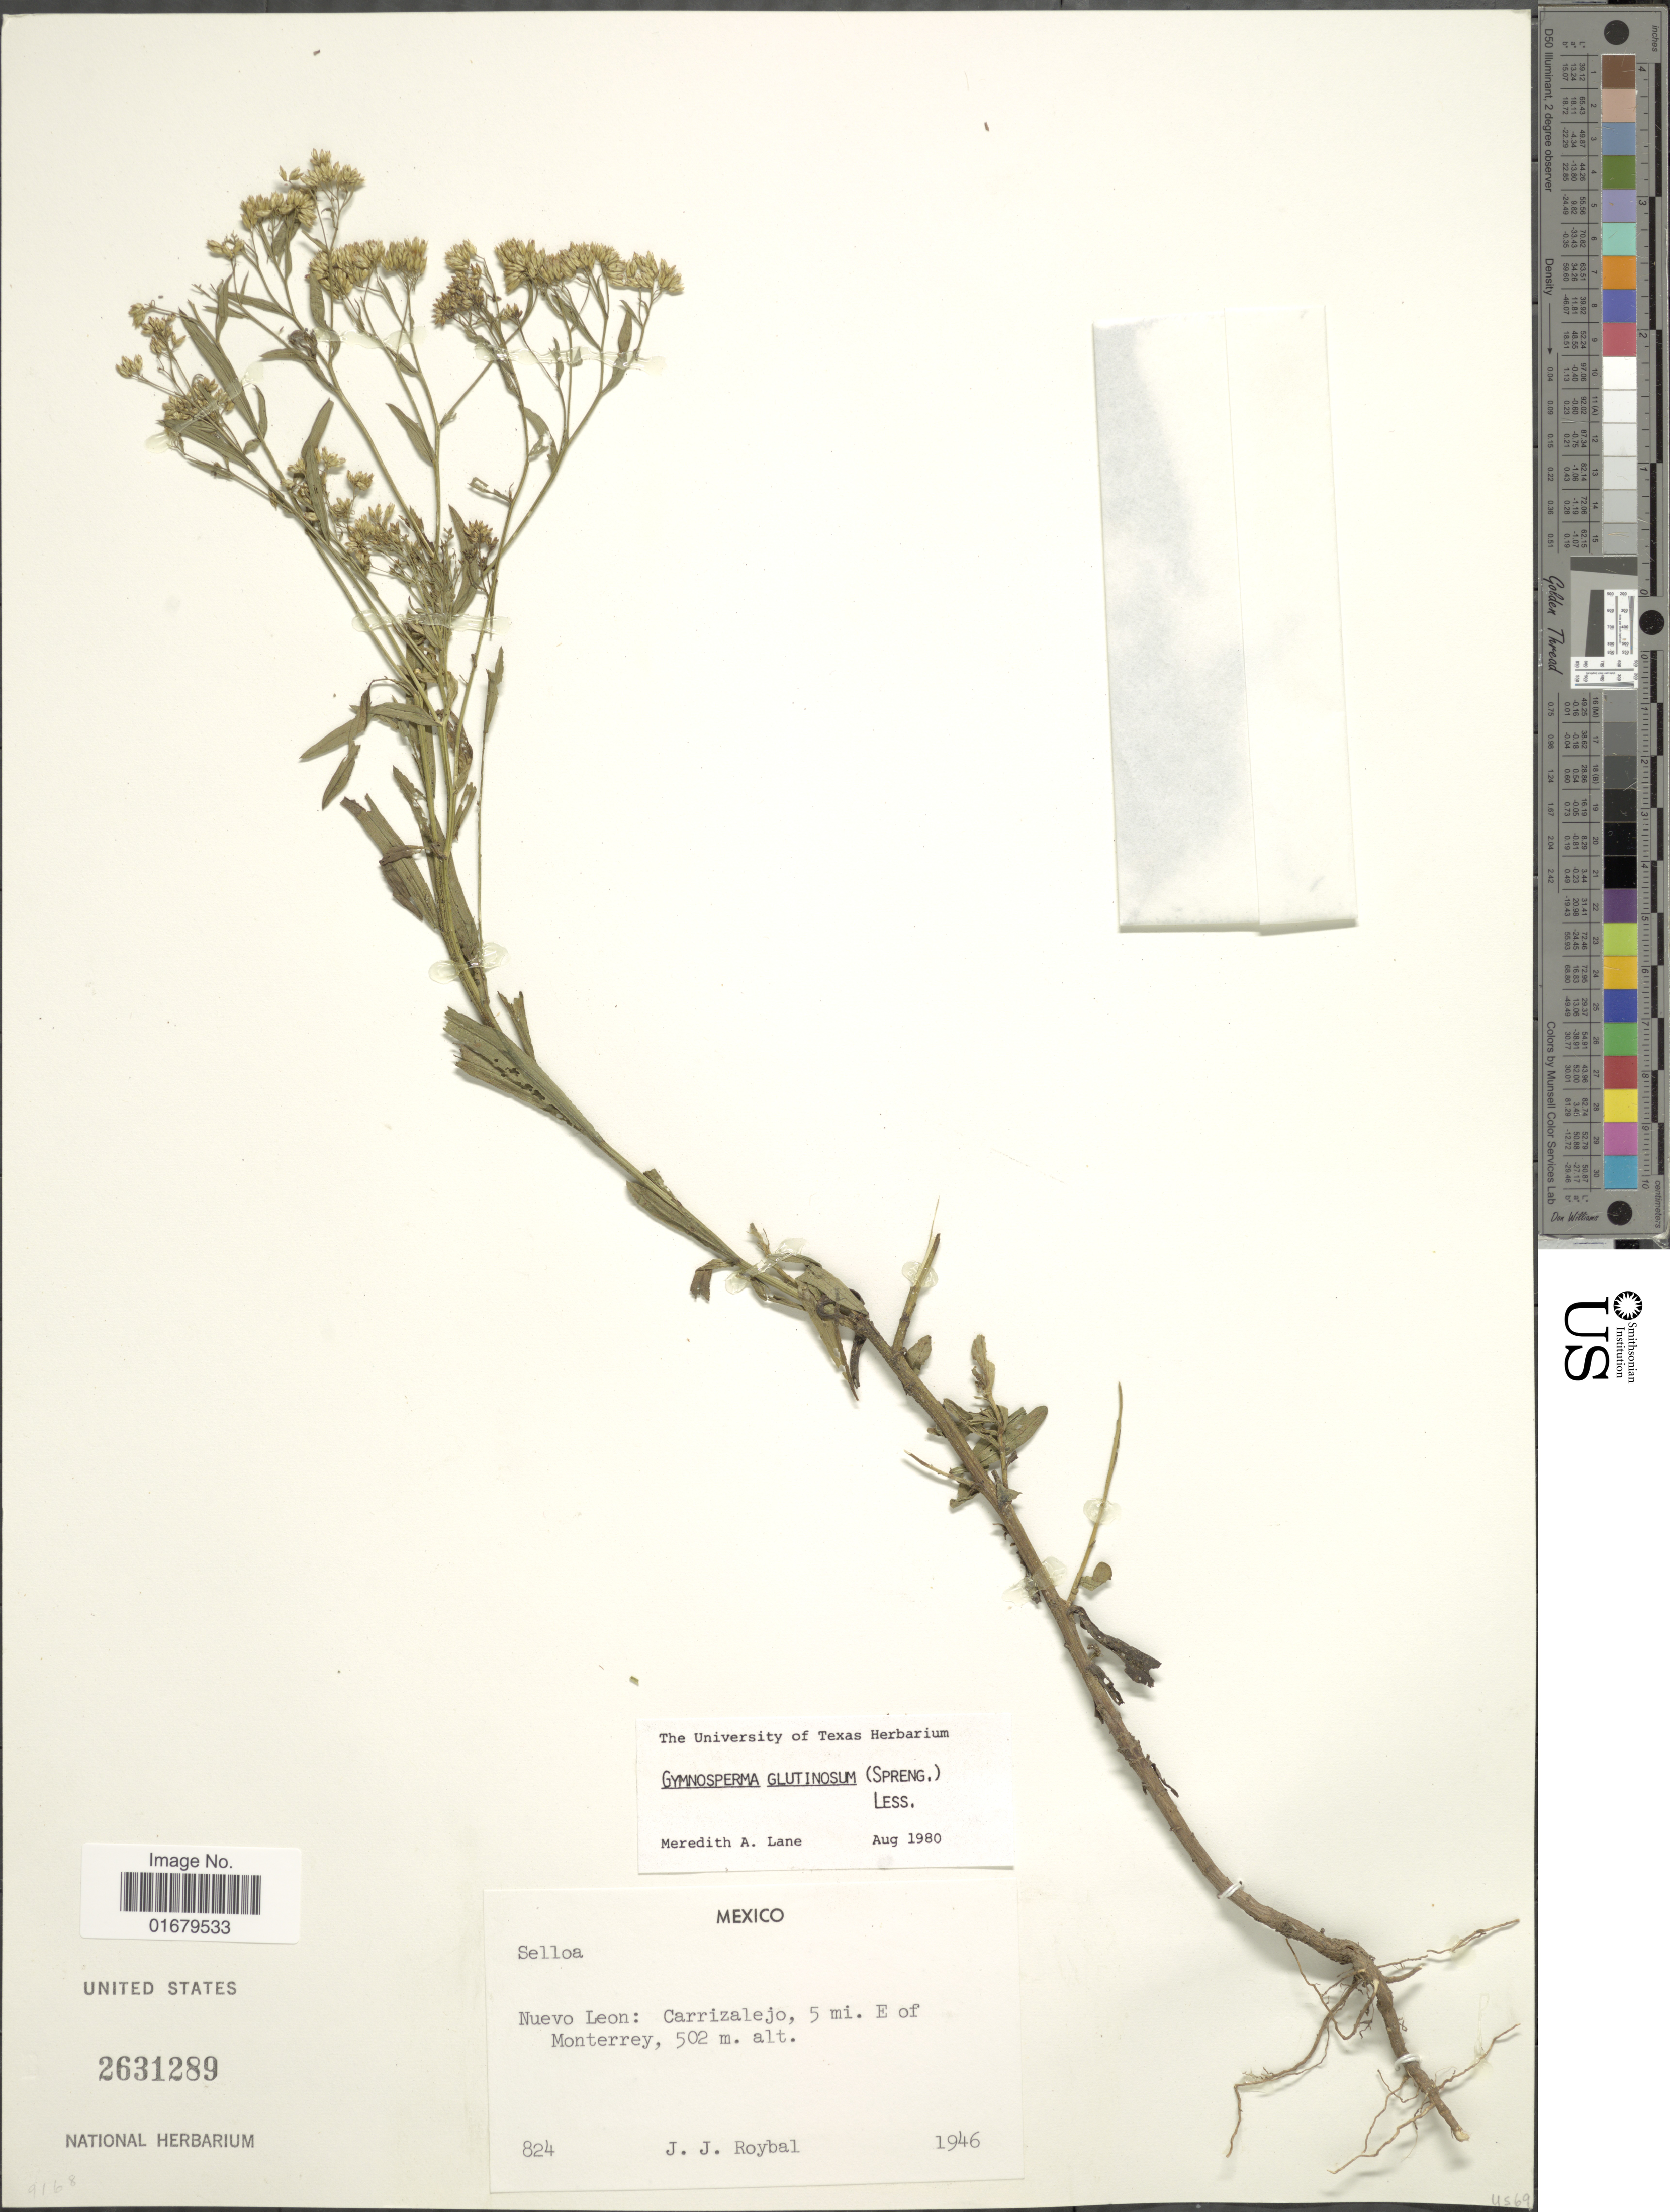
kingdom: Plantae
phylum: Tracheophyta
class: Magnoliopsida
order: Asterales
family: Asteraceae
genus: Gymnosperma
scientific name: Gymnosperma glutinosum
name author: (Spreng.) Less.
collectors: J. J. Roybal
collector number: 824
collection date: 1946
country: Mexico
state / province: Nuevo León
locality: Carrizalejo, 5 mi. E of Monterrey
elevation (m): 502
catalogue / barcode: US 2631289